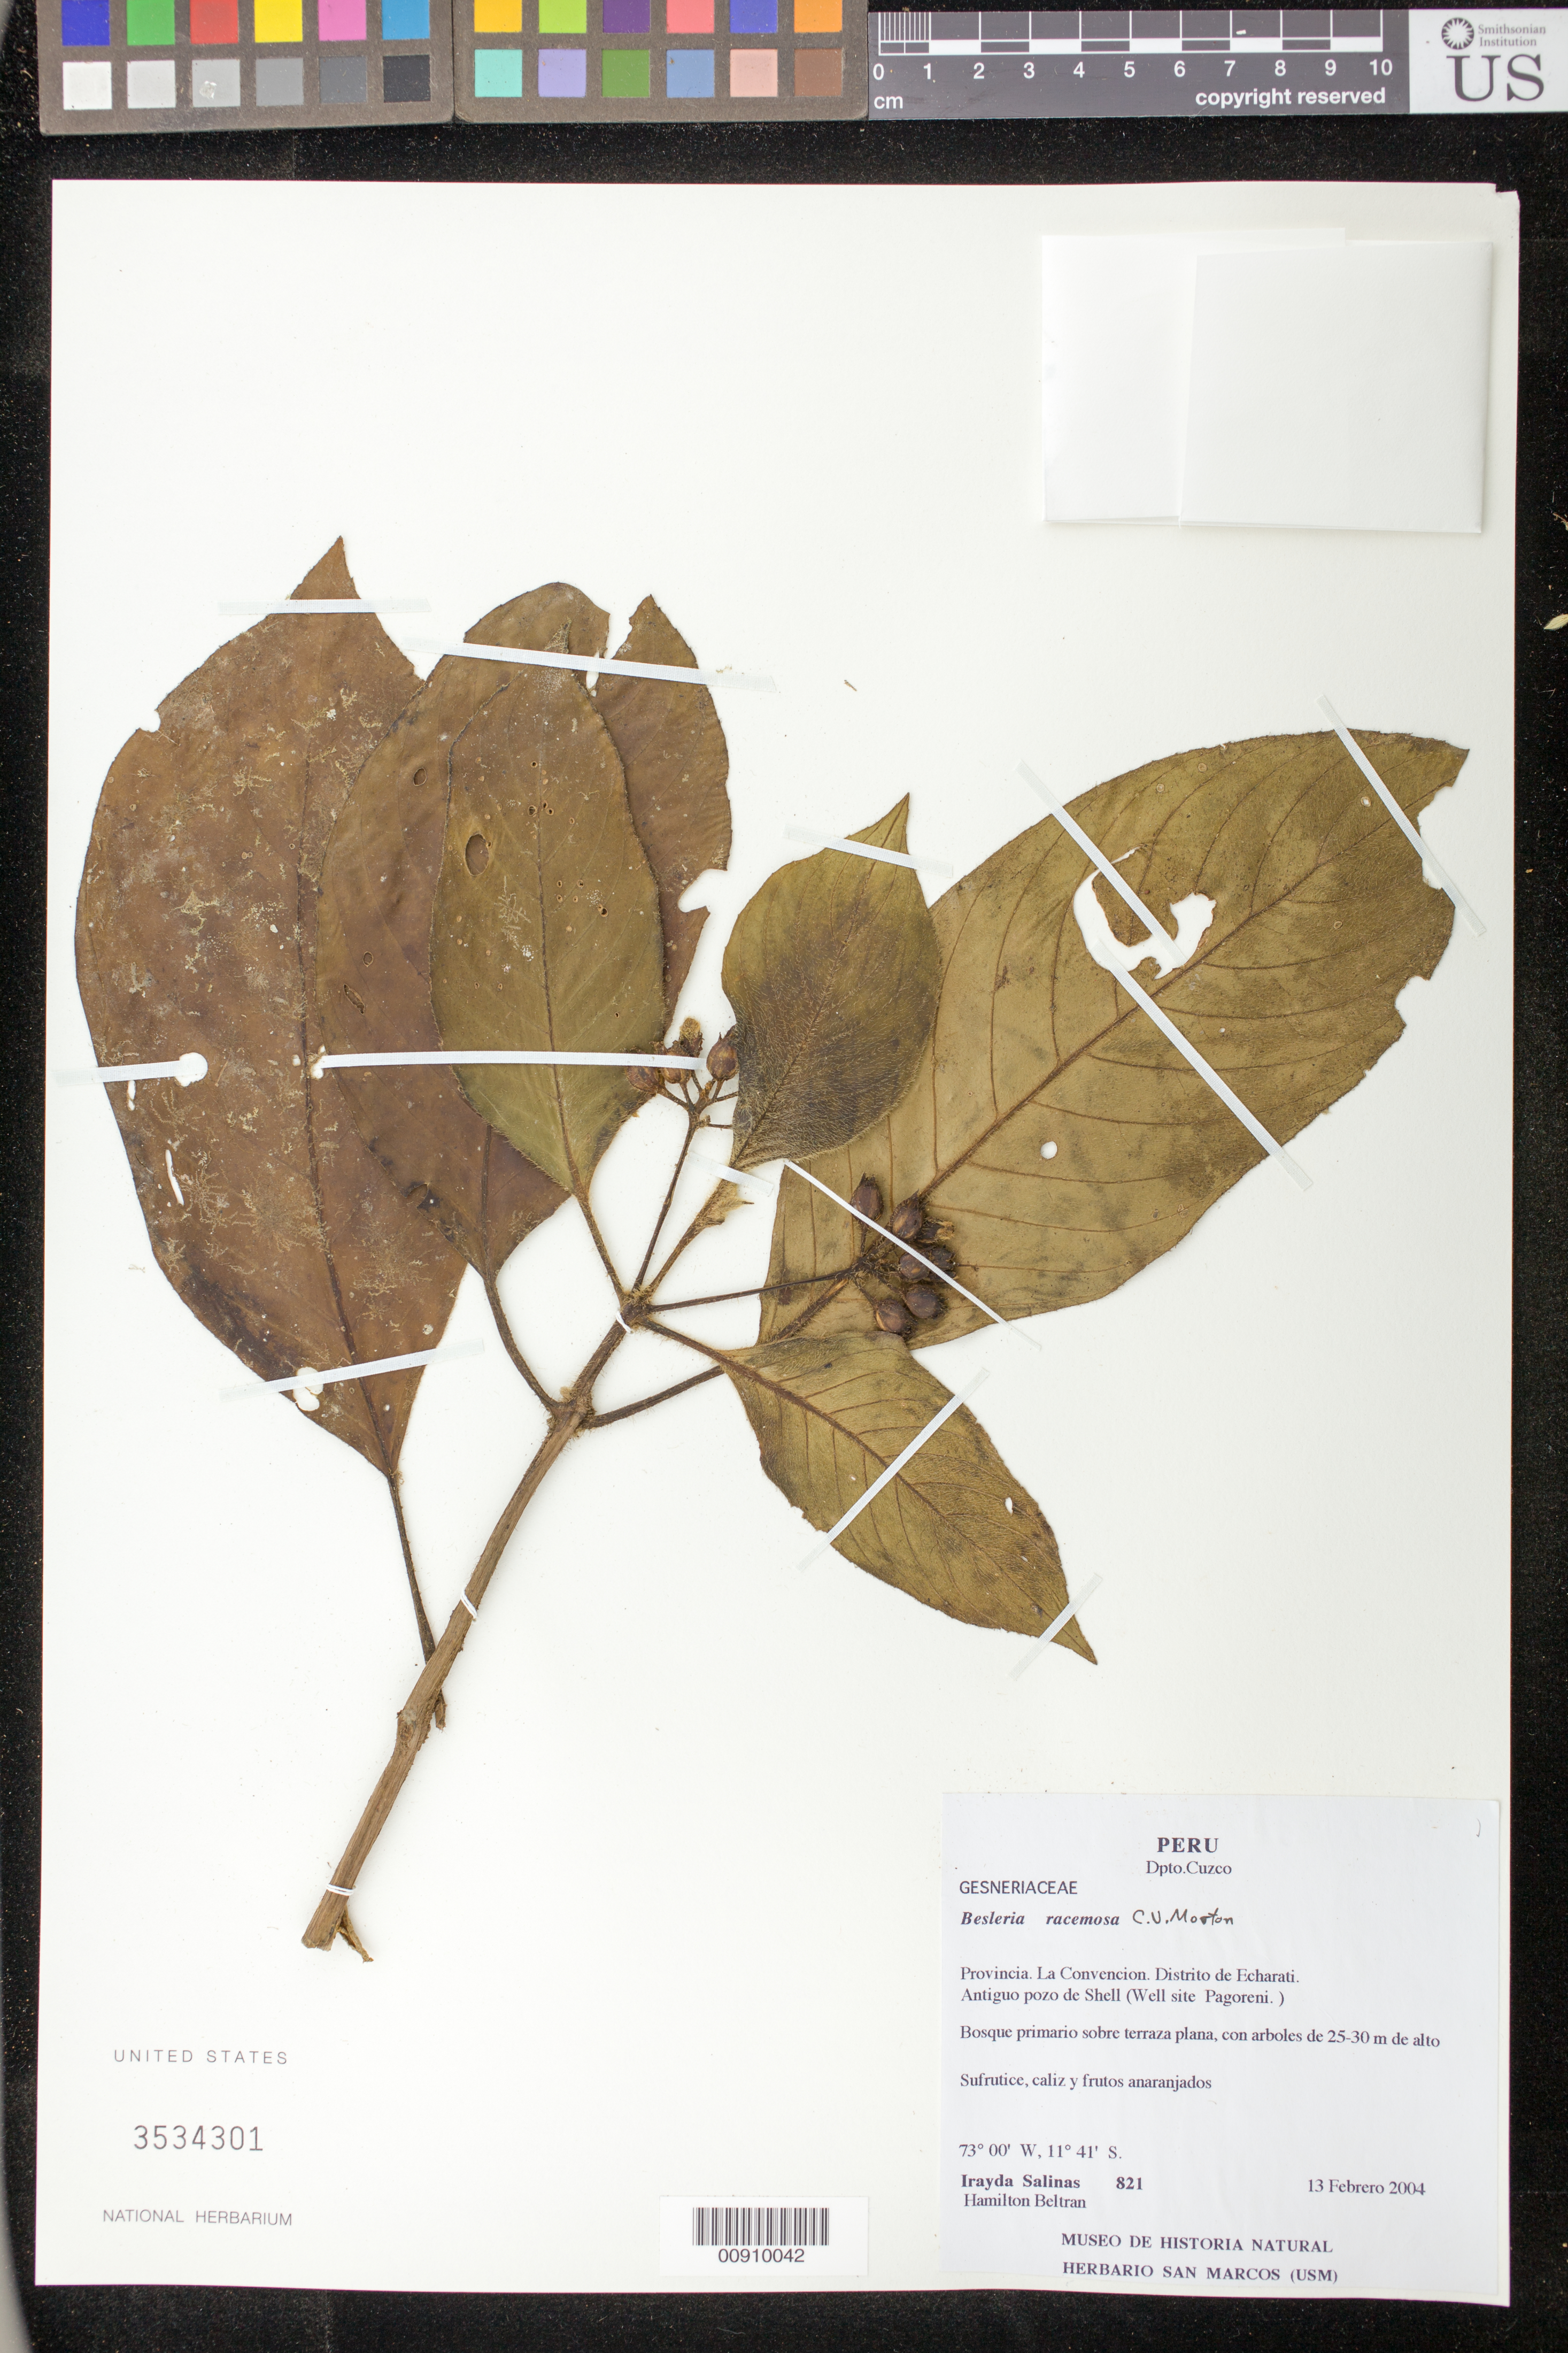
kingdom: Plantae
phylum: Tracheophyta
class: Magnoliopsida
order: Lamiales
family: Gesneriaceae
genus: Besleria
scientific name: Besleria racemosa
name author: C.V. Morton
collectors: I. Salinas & H. Beltran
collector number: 821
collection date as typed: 13 Feb 2004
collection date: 2004-02-13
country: Peru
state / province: Cusco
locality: Prov. La Convencion, Distrito de Echarati. Antiguo pozo de Shell (Well site Pagoreni)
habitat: Bosque primario sobre terraza plana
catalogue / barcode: US 3534301